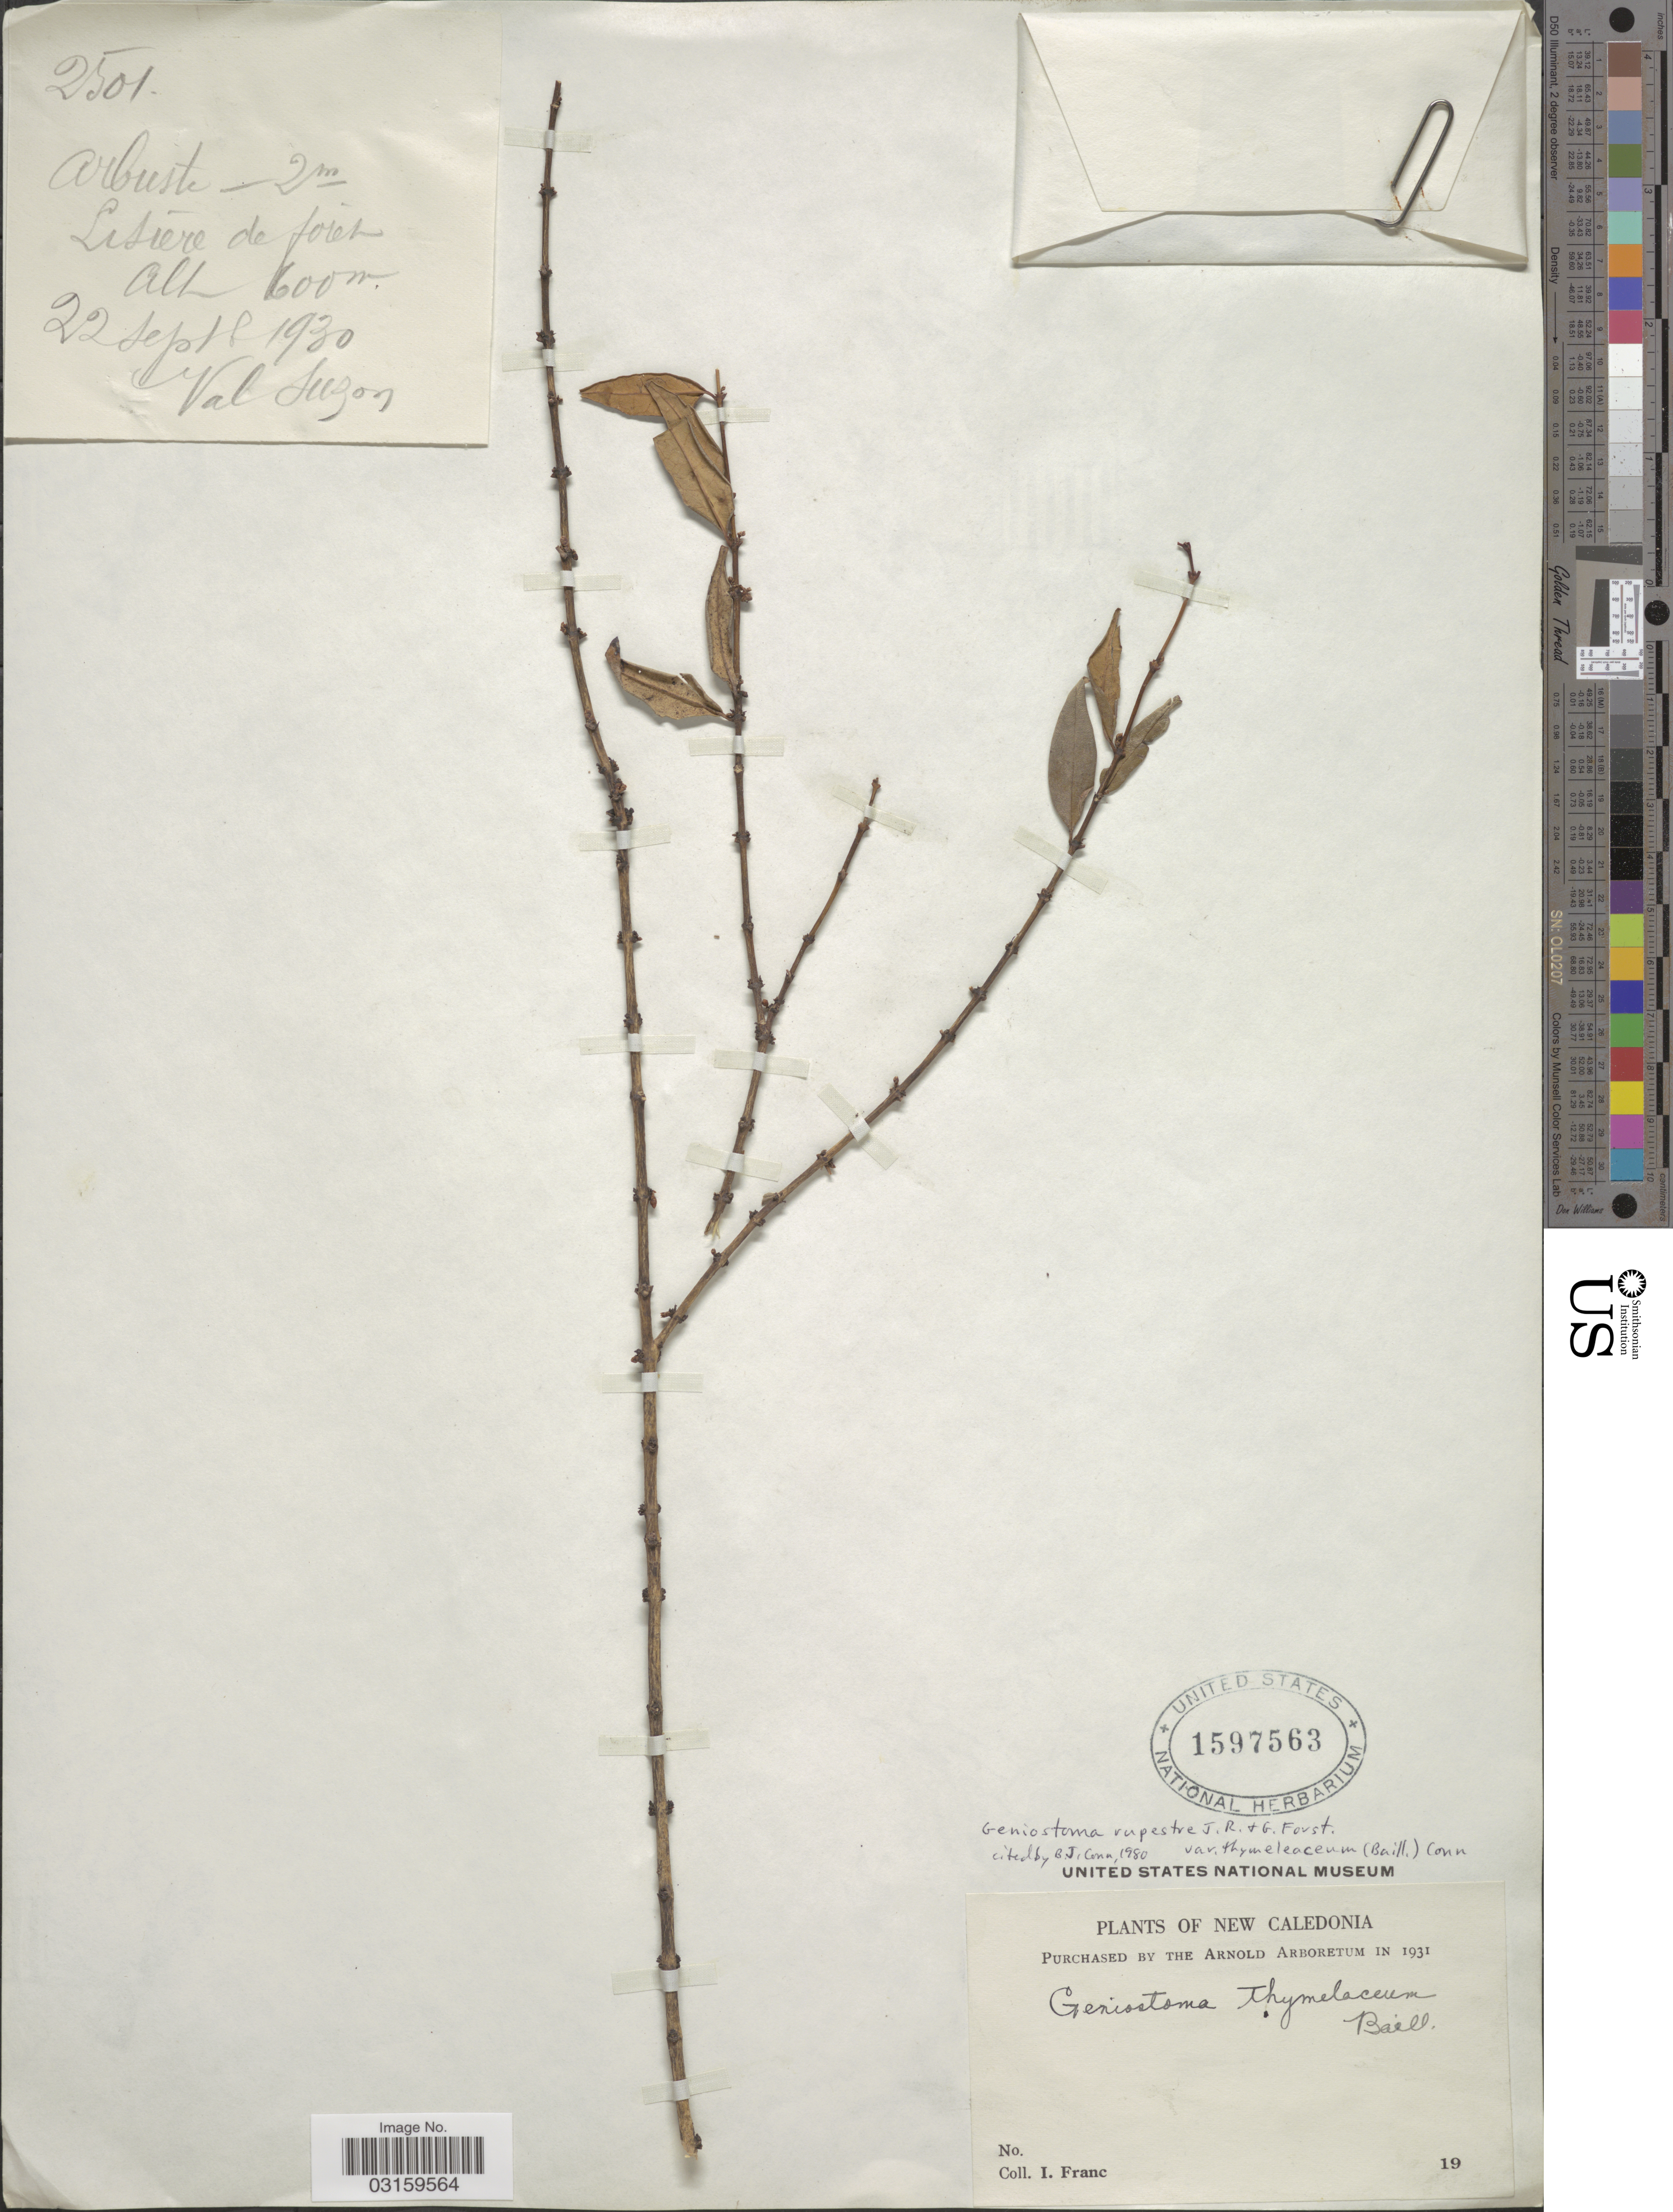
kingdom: Plantae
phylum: Tracheophyta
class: Magnoliopsida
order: Gentianales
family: Loganiaceae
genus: Geniostoma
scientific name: Geniostoma rupestre var. thymeleaceum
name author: B.J. Conn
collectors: I. Franc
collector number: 2501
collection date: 1930-09-22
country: New Caledonia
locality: Val Luzon.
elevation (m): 600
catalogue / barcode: US 1597563